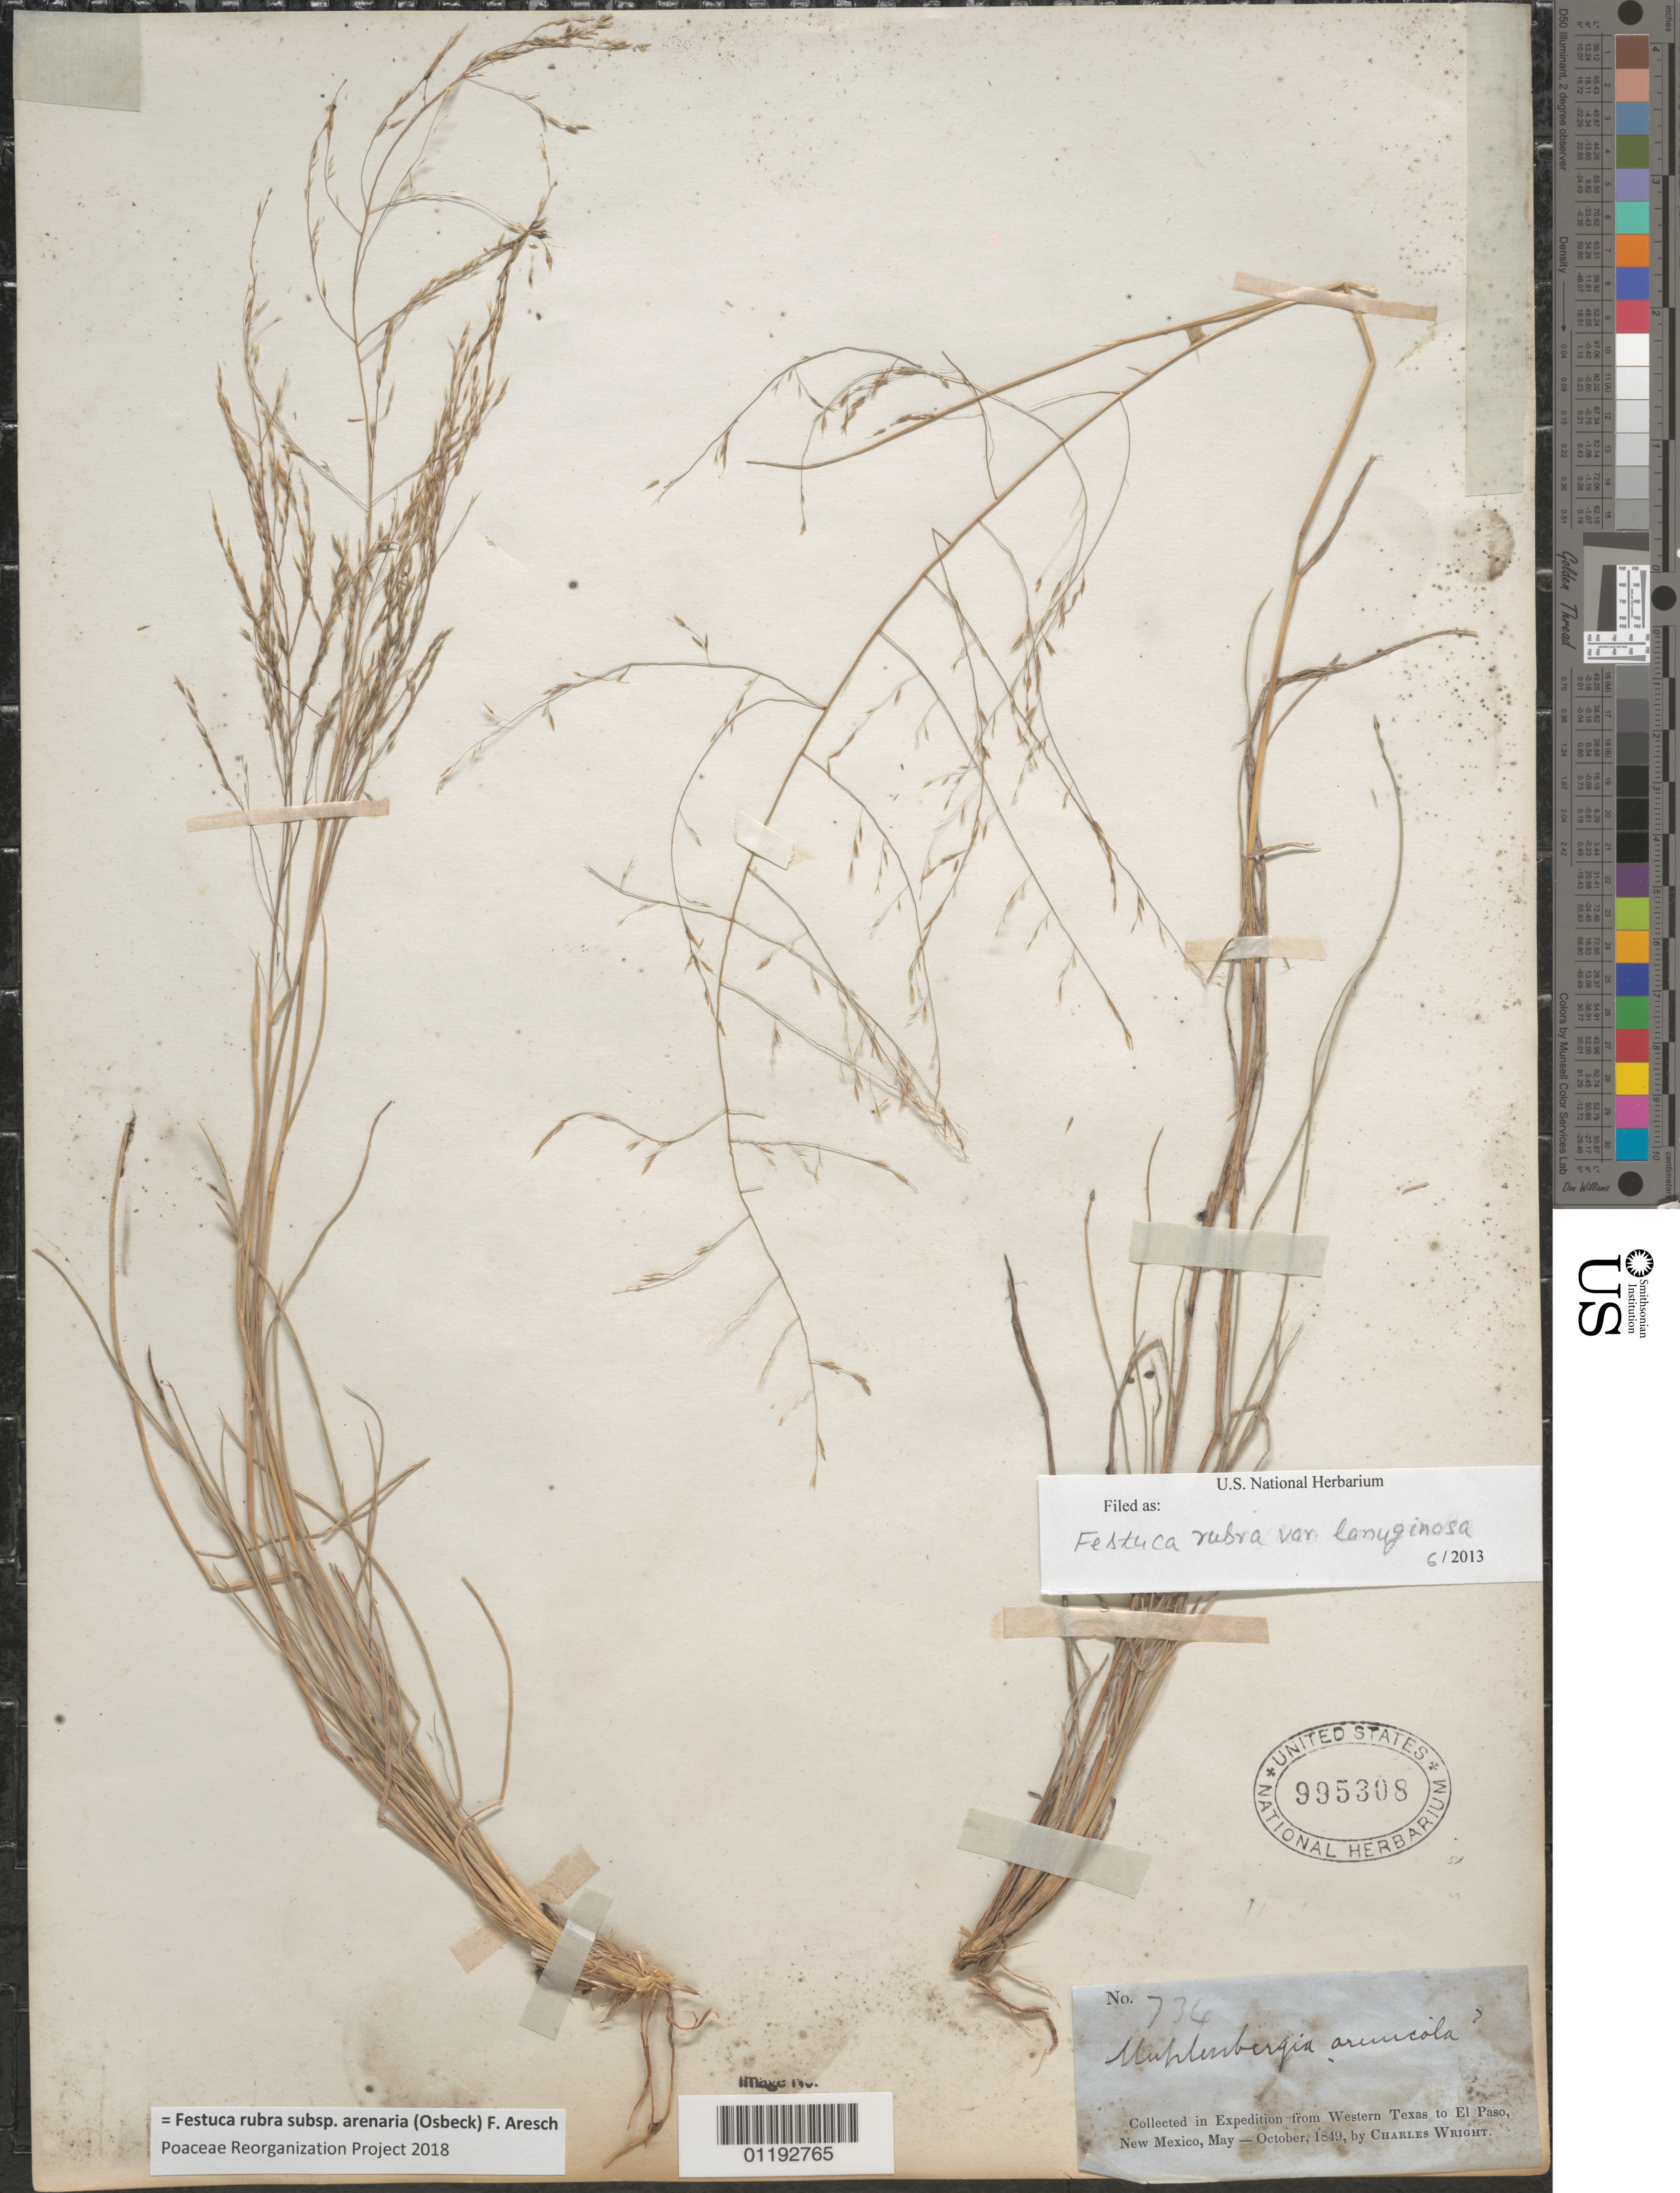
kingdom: Plantae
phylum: Tracheophyta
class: Liliopsida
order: Poales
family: Poaceae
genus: Festuca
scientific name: Festuca rubra subsp. arenaria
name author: (Osbeck) F. Aresch.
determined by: Poaceae Reorganization Project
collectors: C. Wright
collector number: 734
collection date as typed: May 1849 to -- Oct 1849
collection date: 1849-05/1849-10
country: United States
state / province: New Mexico / Texas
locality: W Texas to El Paso, New Mexico.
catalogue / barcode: US 995308